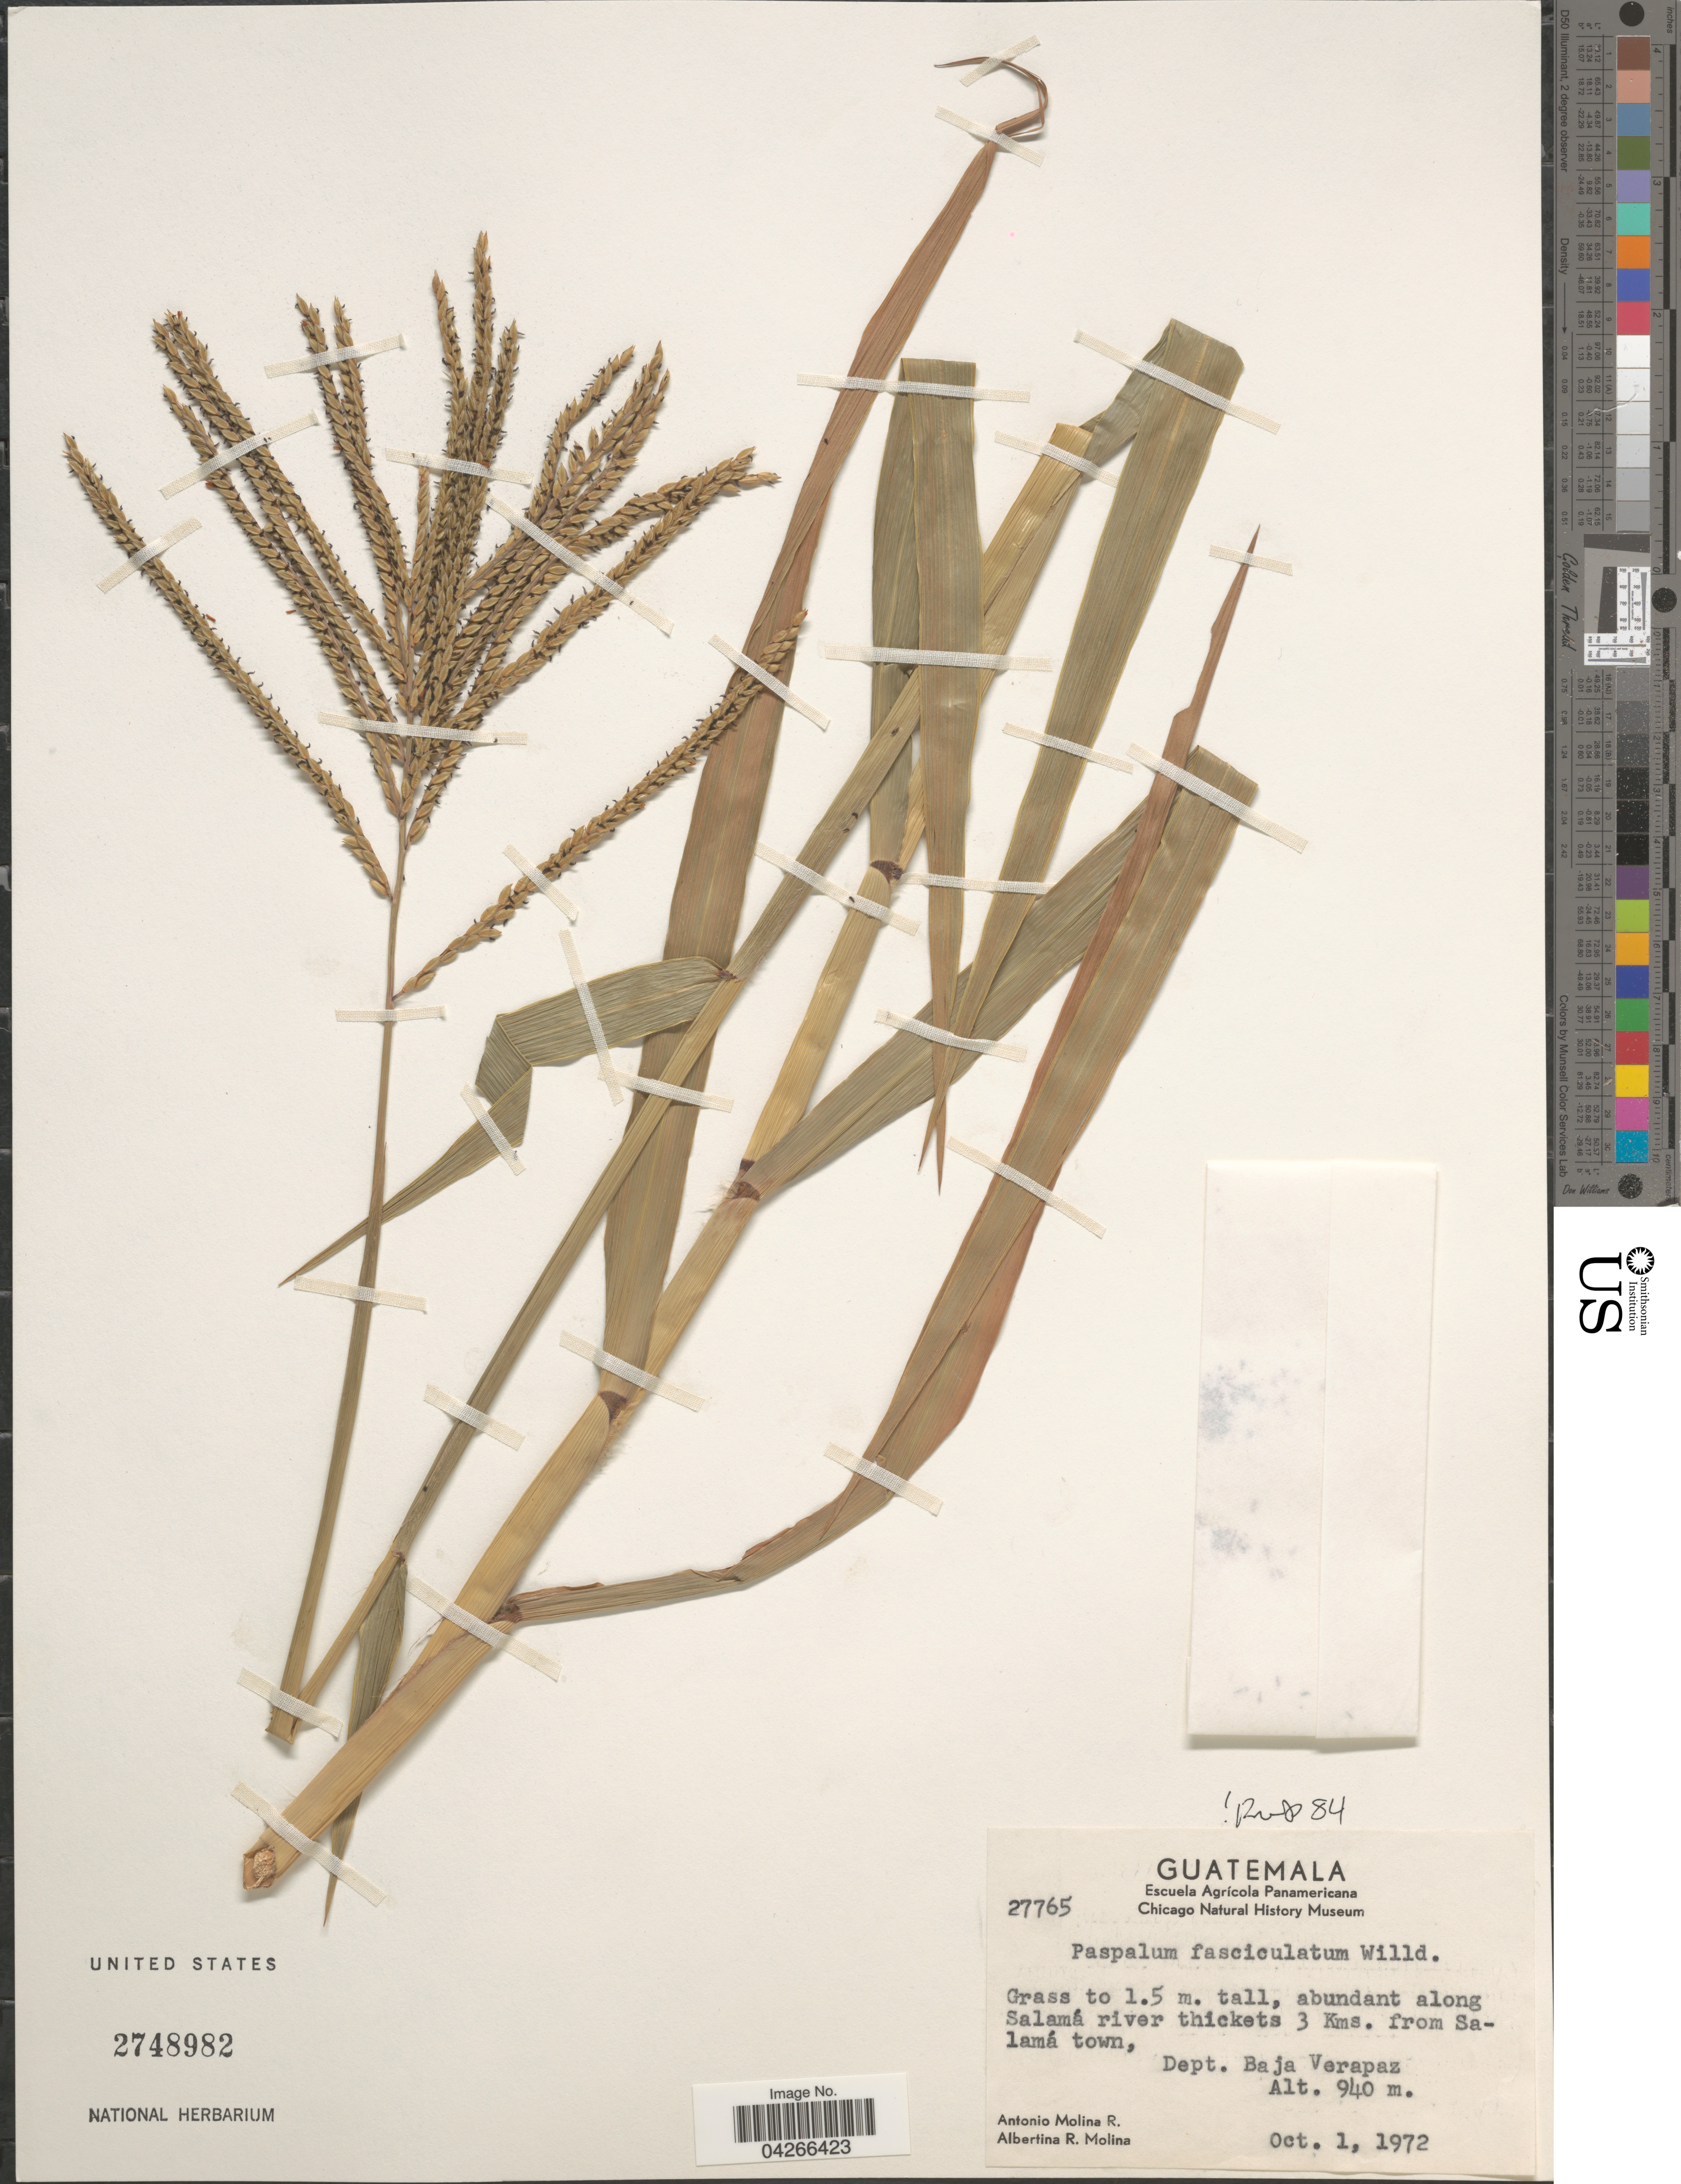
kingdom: Plantae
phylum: Tracheophyta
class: Liliopsida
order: Poales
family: Poaceae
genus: Paspalum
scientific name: Paspalum fasciculatum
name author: Willd. ex Flüggé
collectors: A. Molina R. & A. R. Molina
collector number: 27765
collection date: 1972-10-01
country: Guatemala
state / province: Baja Verapaz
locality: Abundant along Salamá river thickets 3 Kms. from Salamá town, Dept. Baja Verapaz.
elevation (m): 940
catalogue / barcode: US 2748982